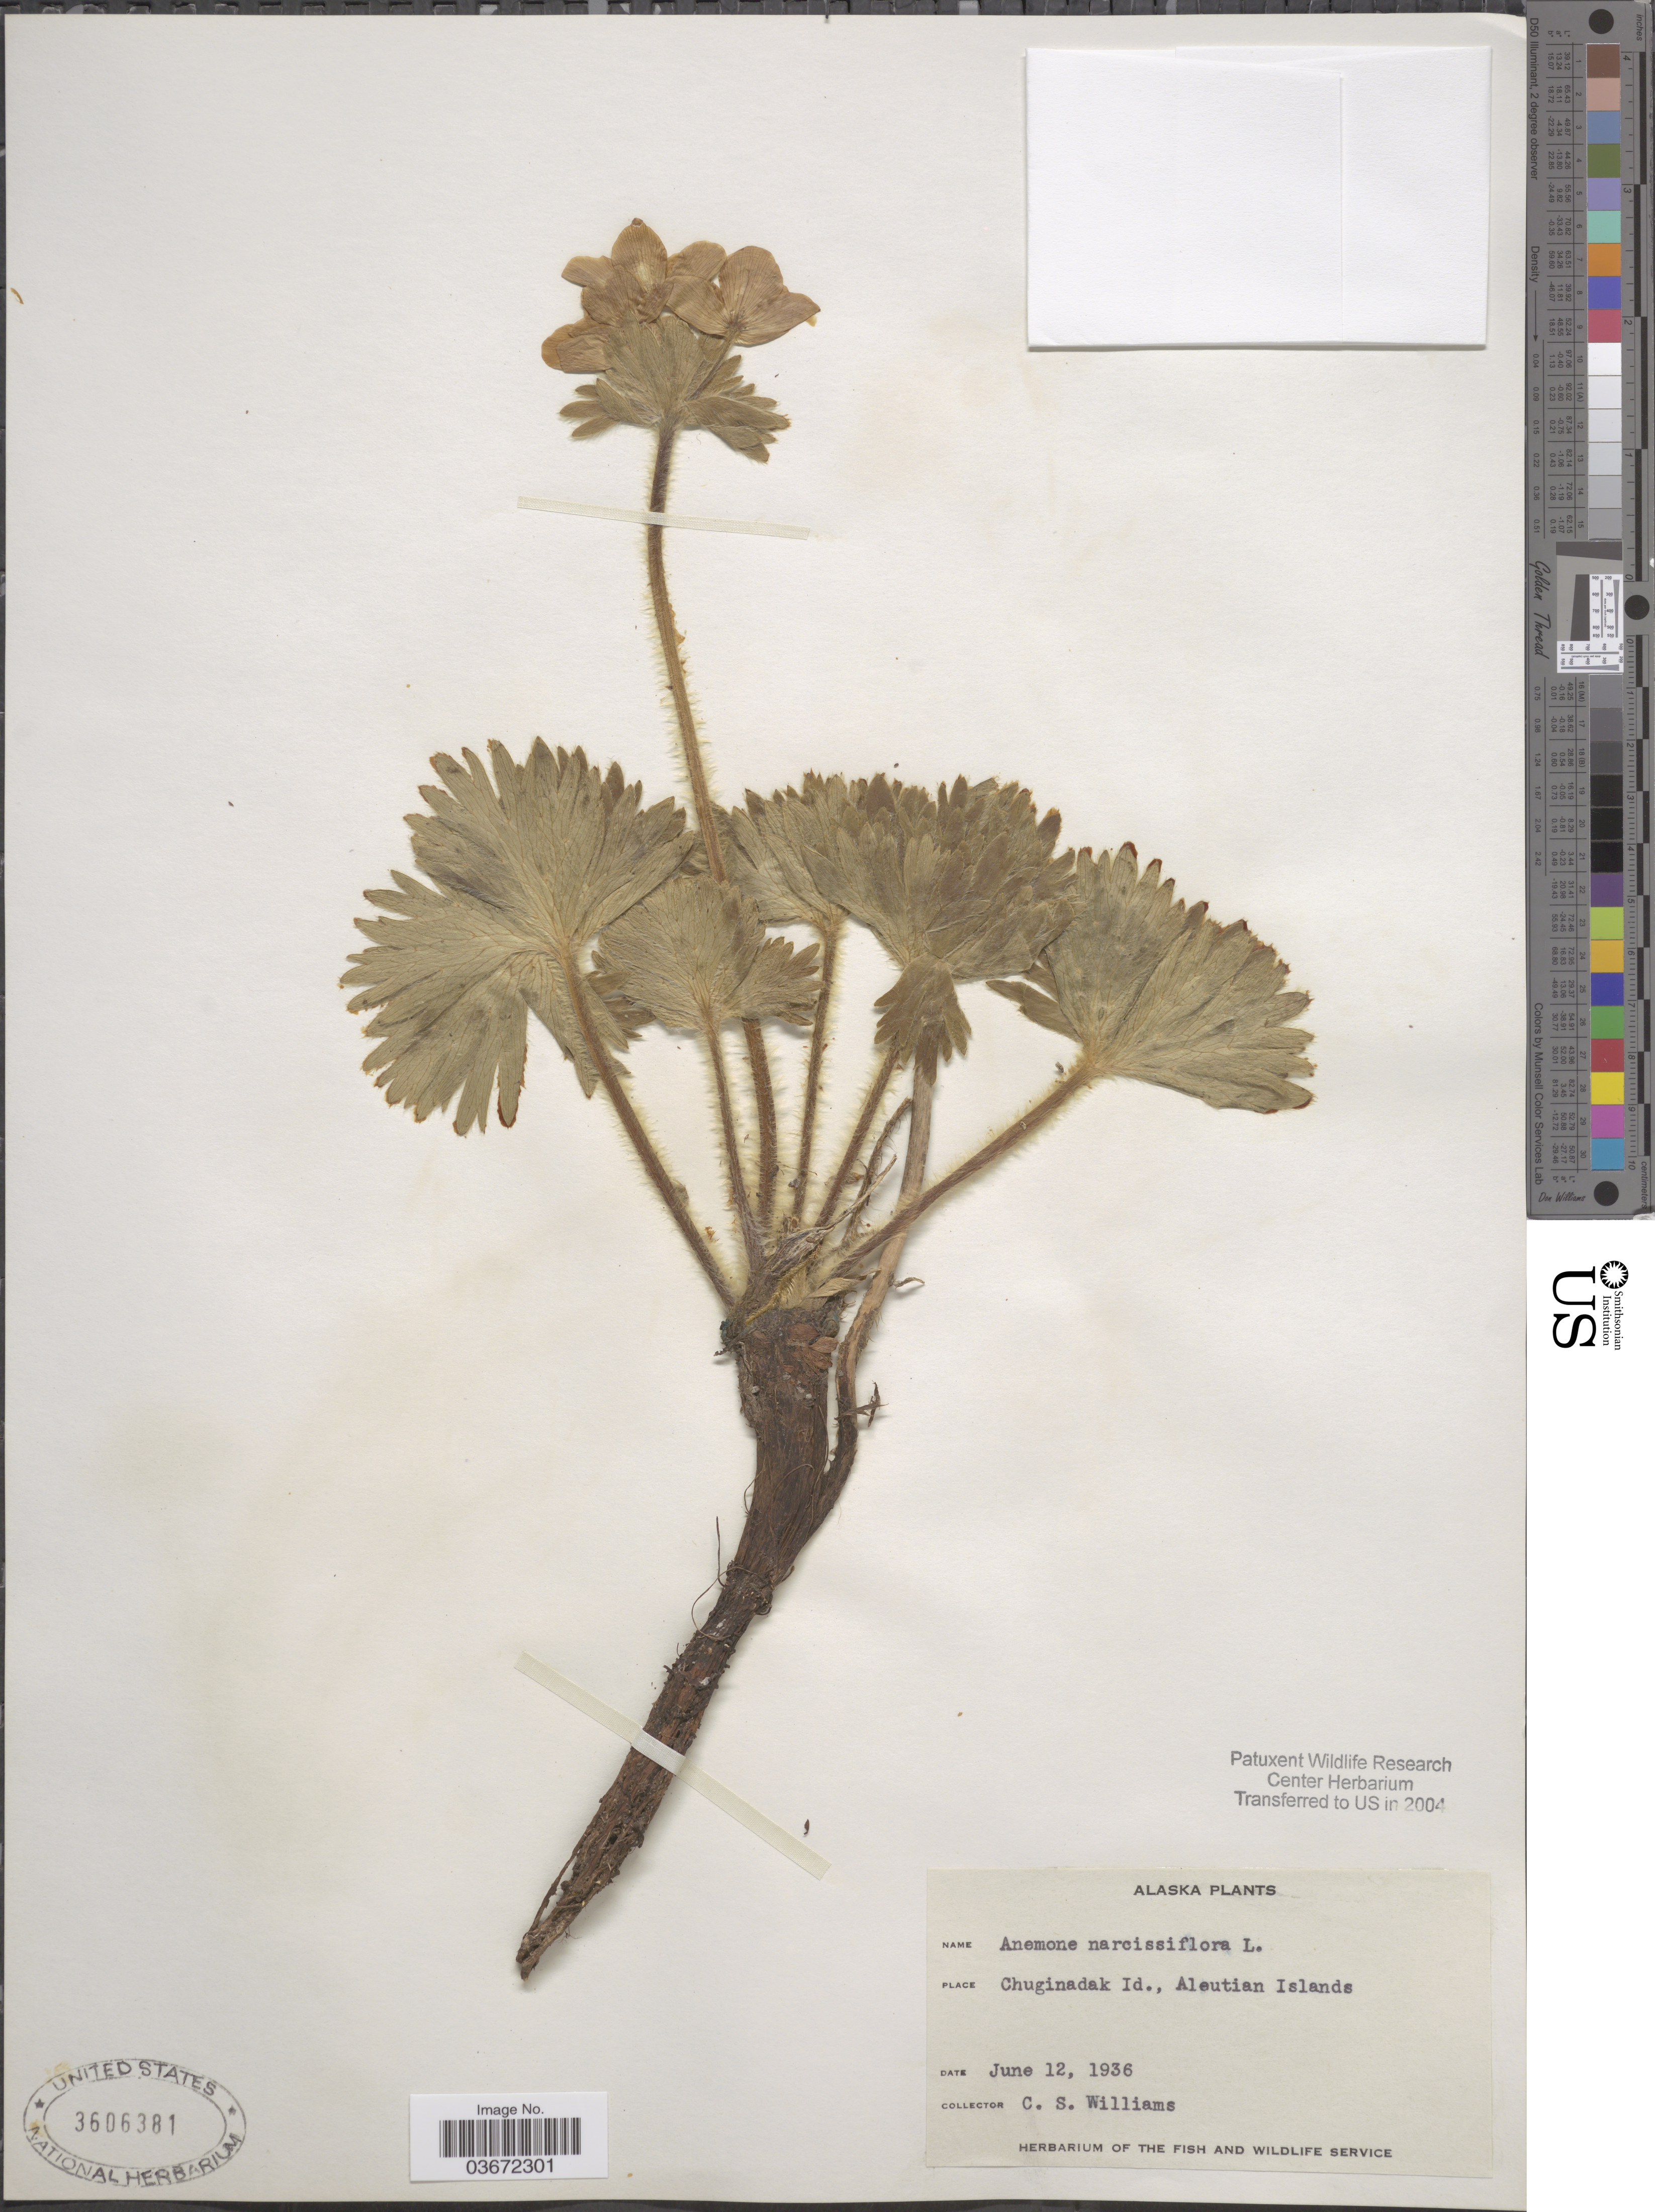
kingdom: Plantae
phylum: Tracheophyta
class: Magnoliopsida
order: Ranunculales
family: Ranunculaceae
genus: Anemone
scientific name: Anemone narcissiflora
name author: L.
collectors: C. Williams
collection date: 1936-06-12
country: United States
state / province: Alaska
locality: Chuginadak Id., Aleutian Islands.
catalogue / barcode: US 3606381